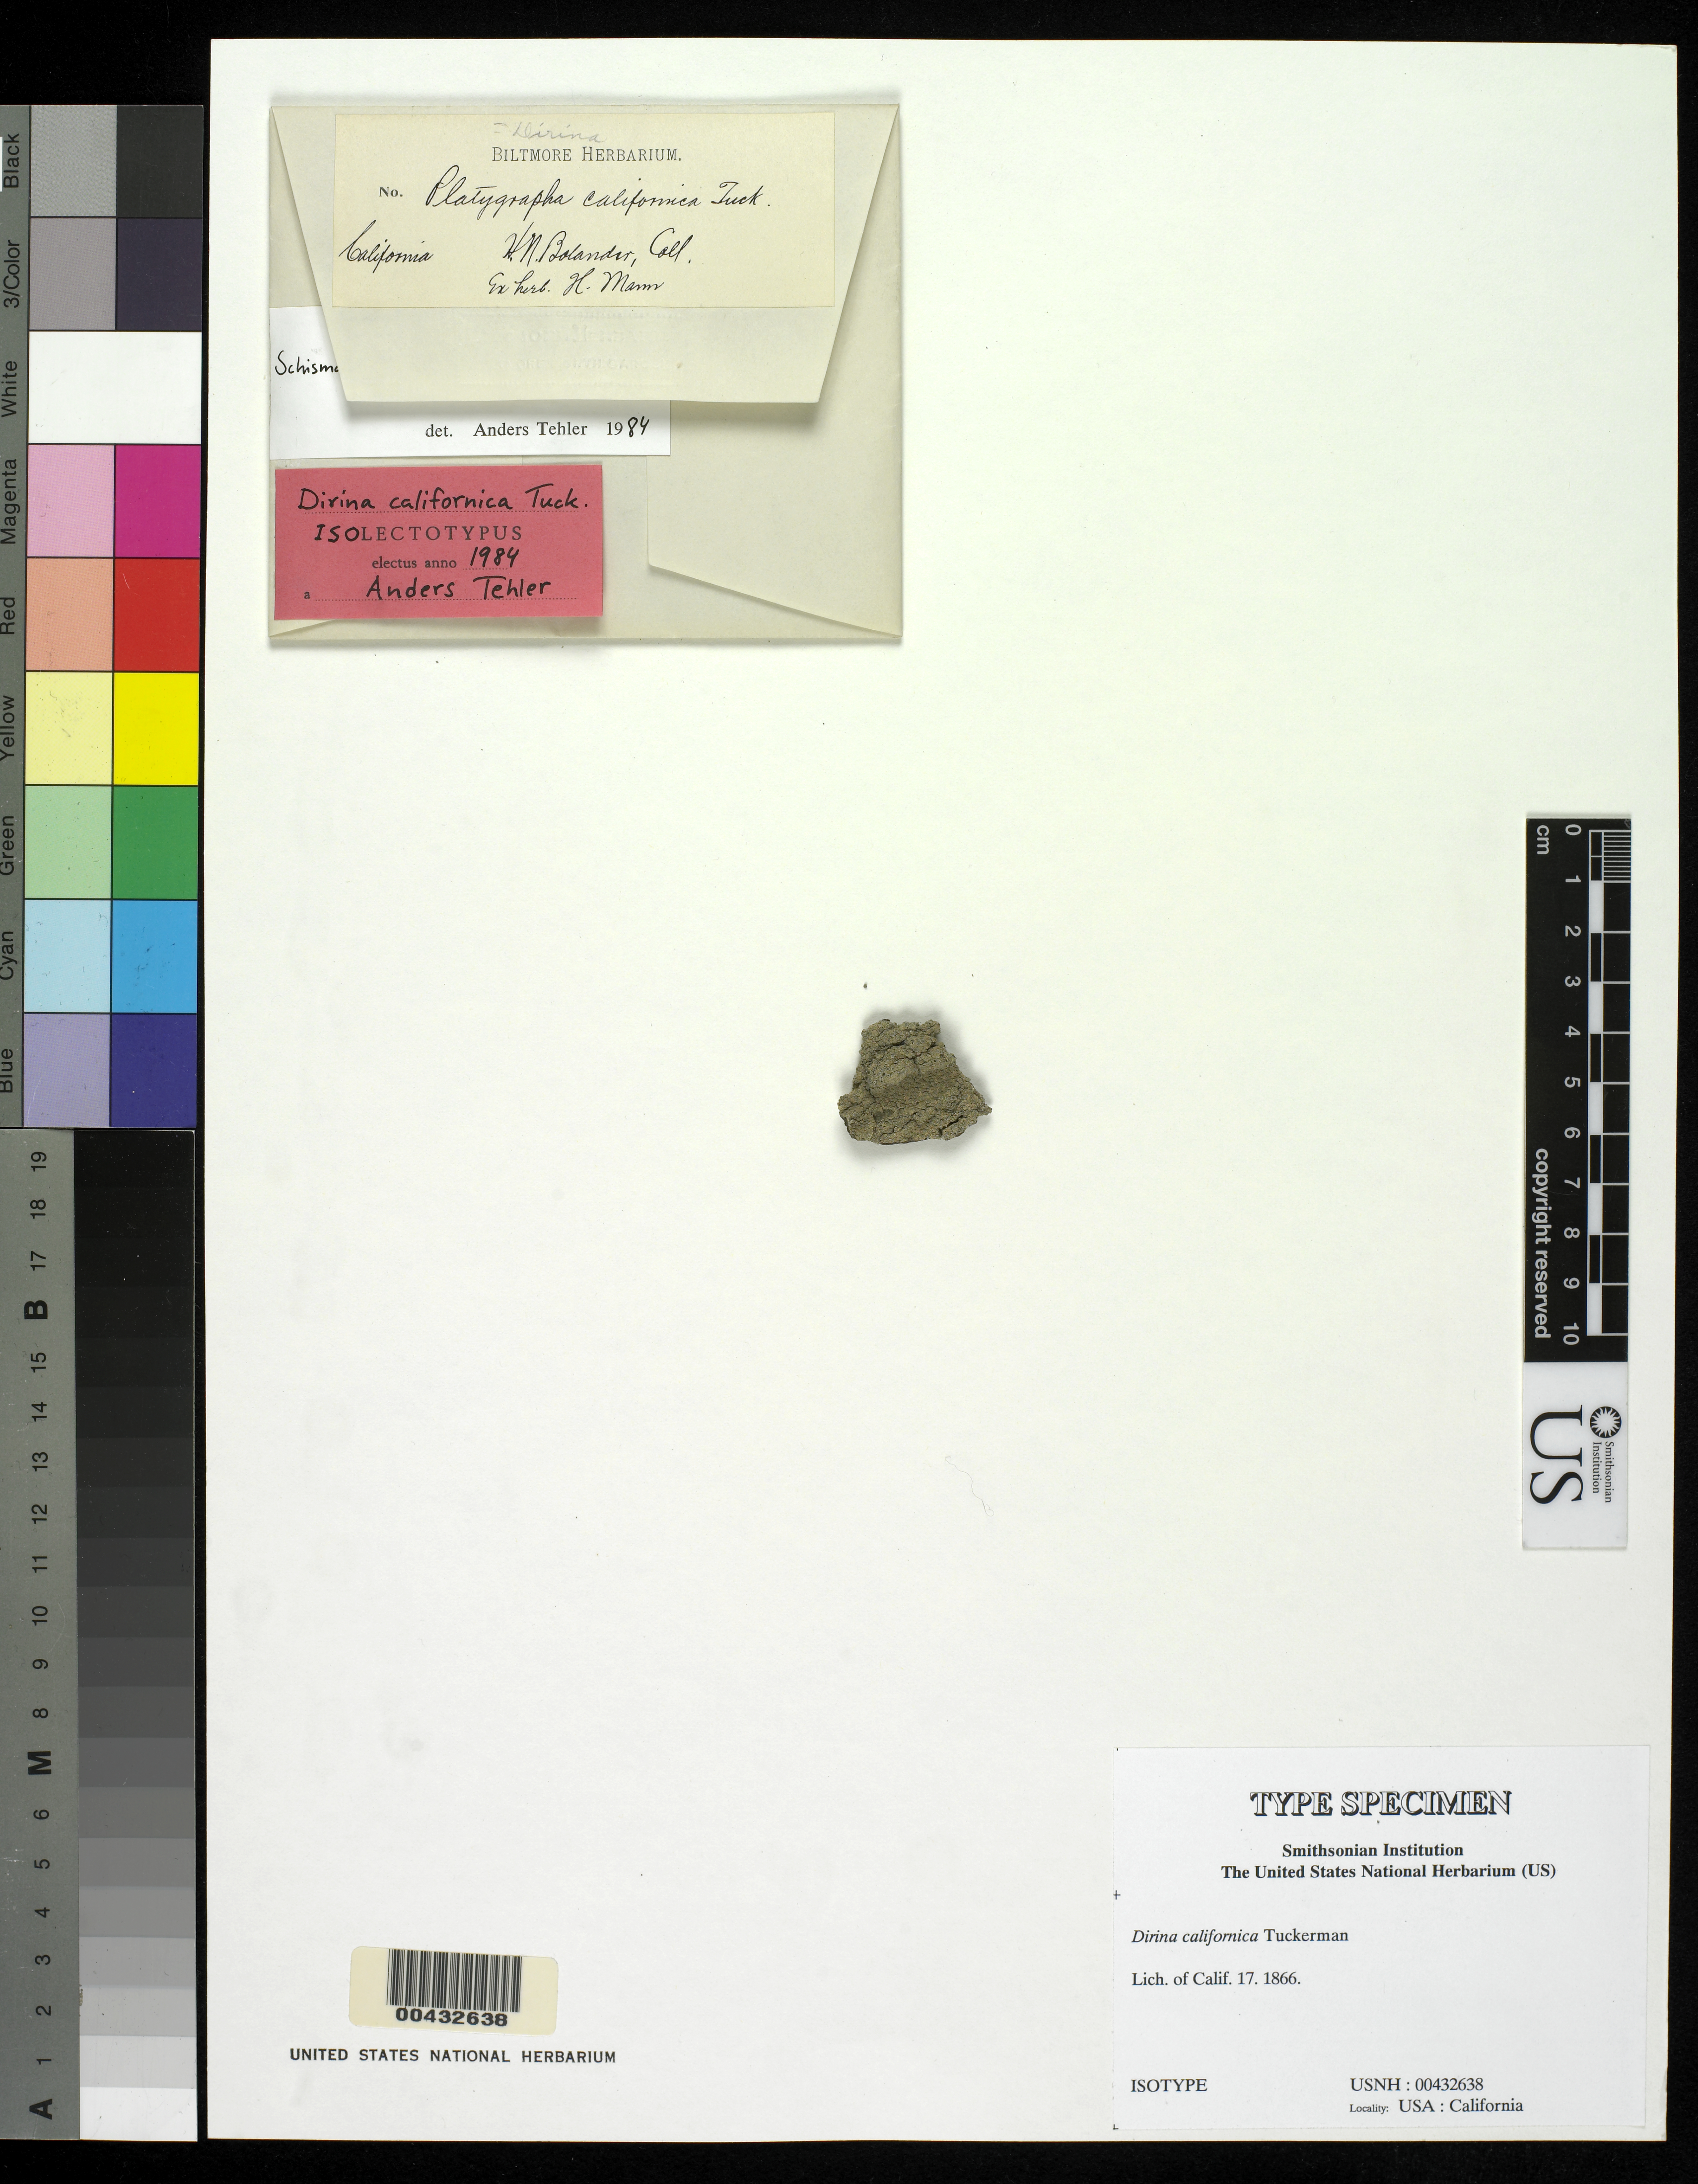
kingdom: Fungi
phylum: Ascomycota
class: Arthoniomycetes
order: Arthoniales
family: Roccellaceae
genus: Dirina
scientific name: Dirina californica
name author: Tuck.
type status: Isotype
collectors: H. Bolander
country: United States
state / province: California